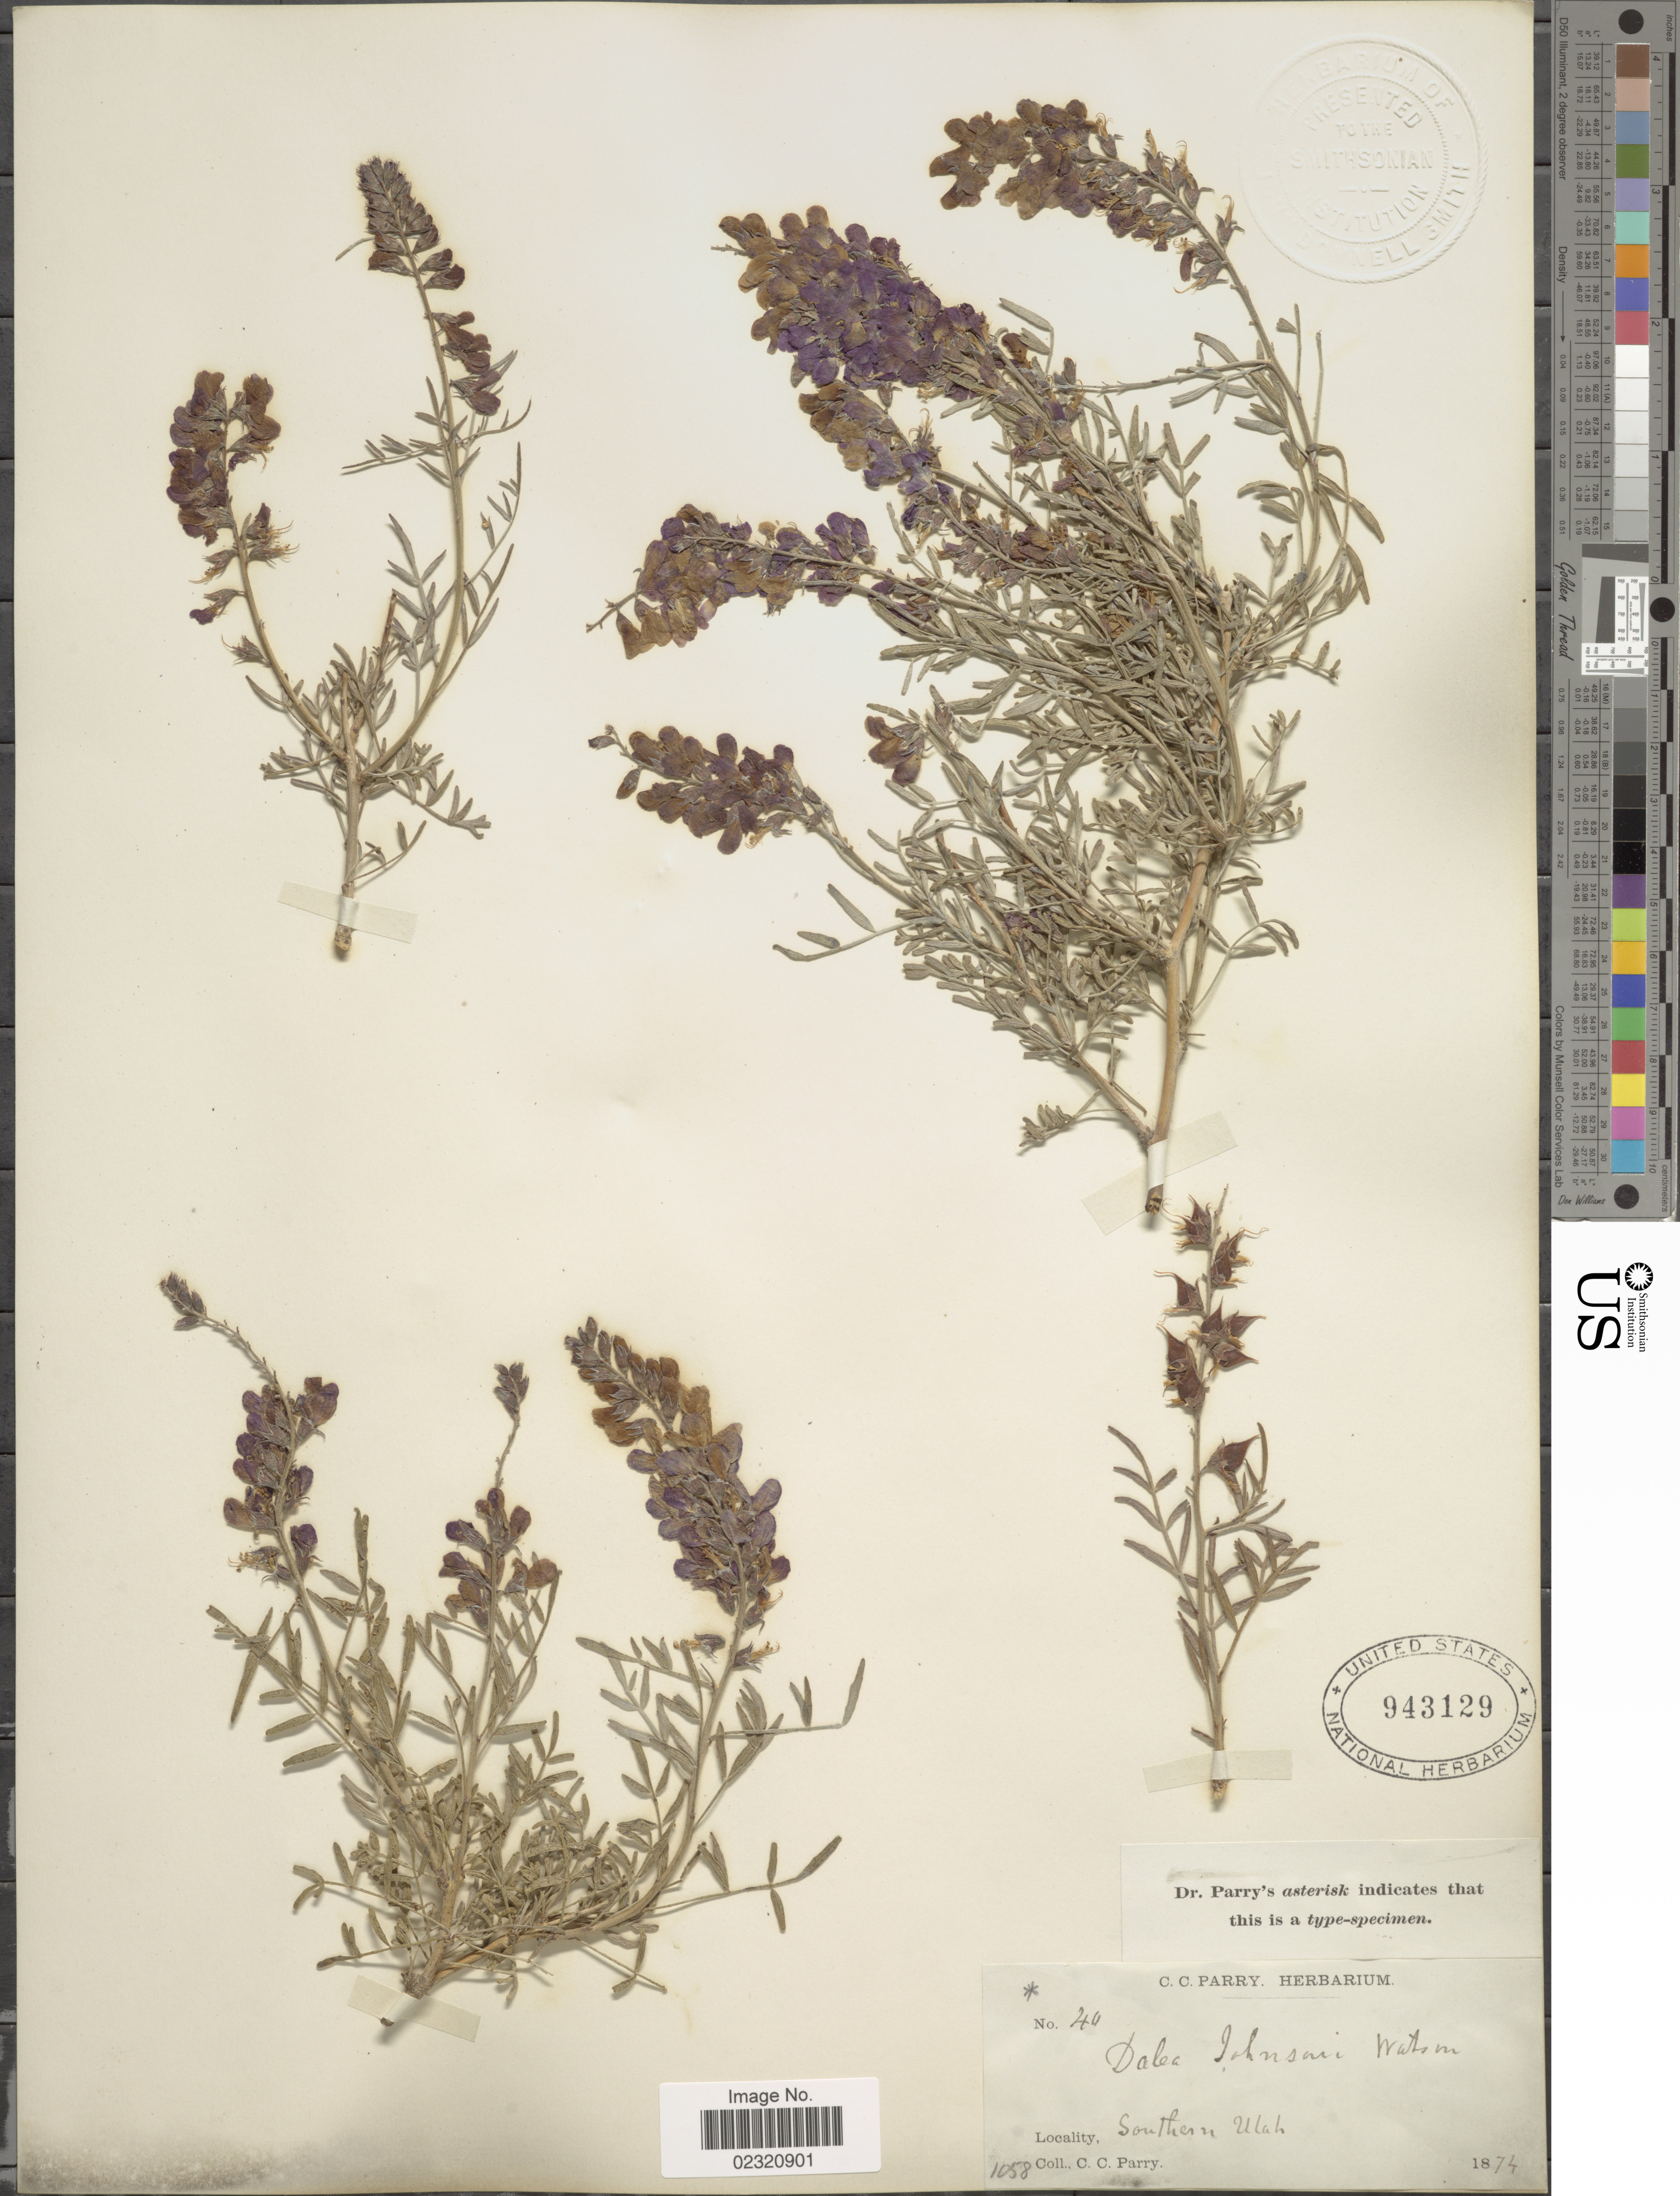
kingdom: Plantae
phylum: Tracheophyta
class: Magnoliopsida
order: Fabales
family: Fabaceae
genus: Psorothamnus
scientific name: Psorothamnus fremontii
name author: (Torr. ex A. Gray) Barneby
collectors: C. C. Parry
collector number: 1058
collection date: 1874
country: United States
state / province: Utah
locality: Southern Utah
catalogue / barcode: US 943129